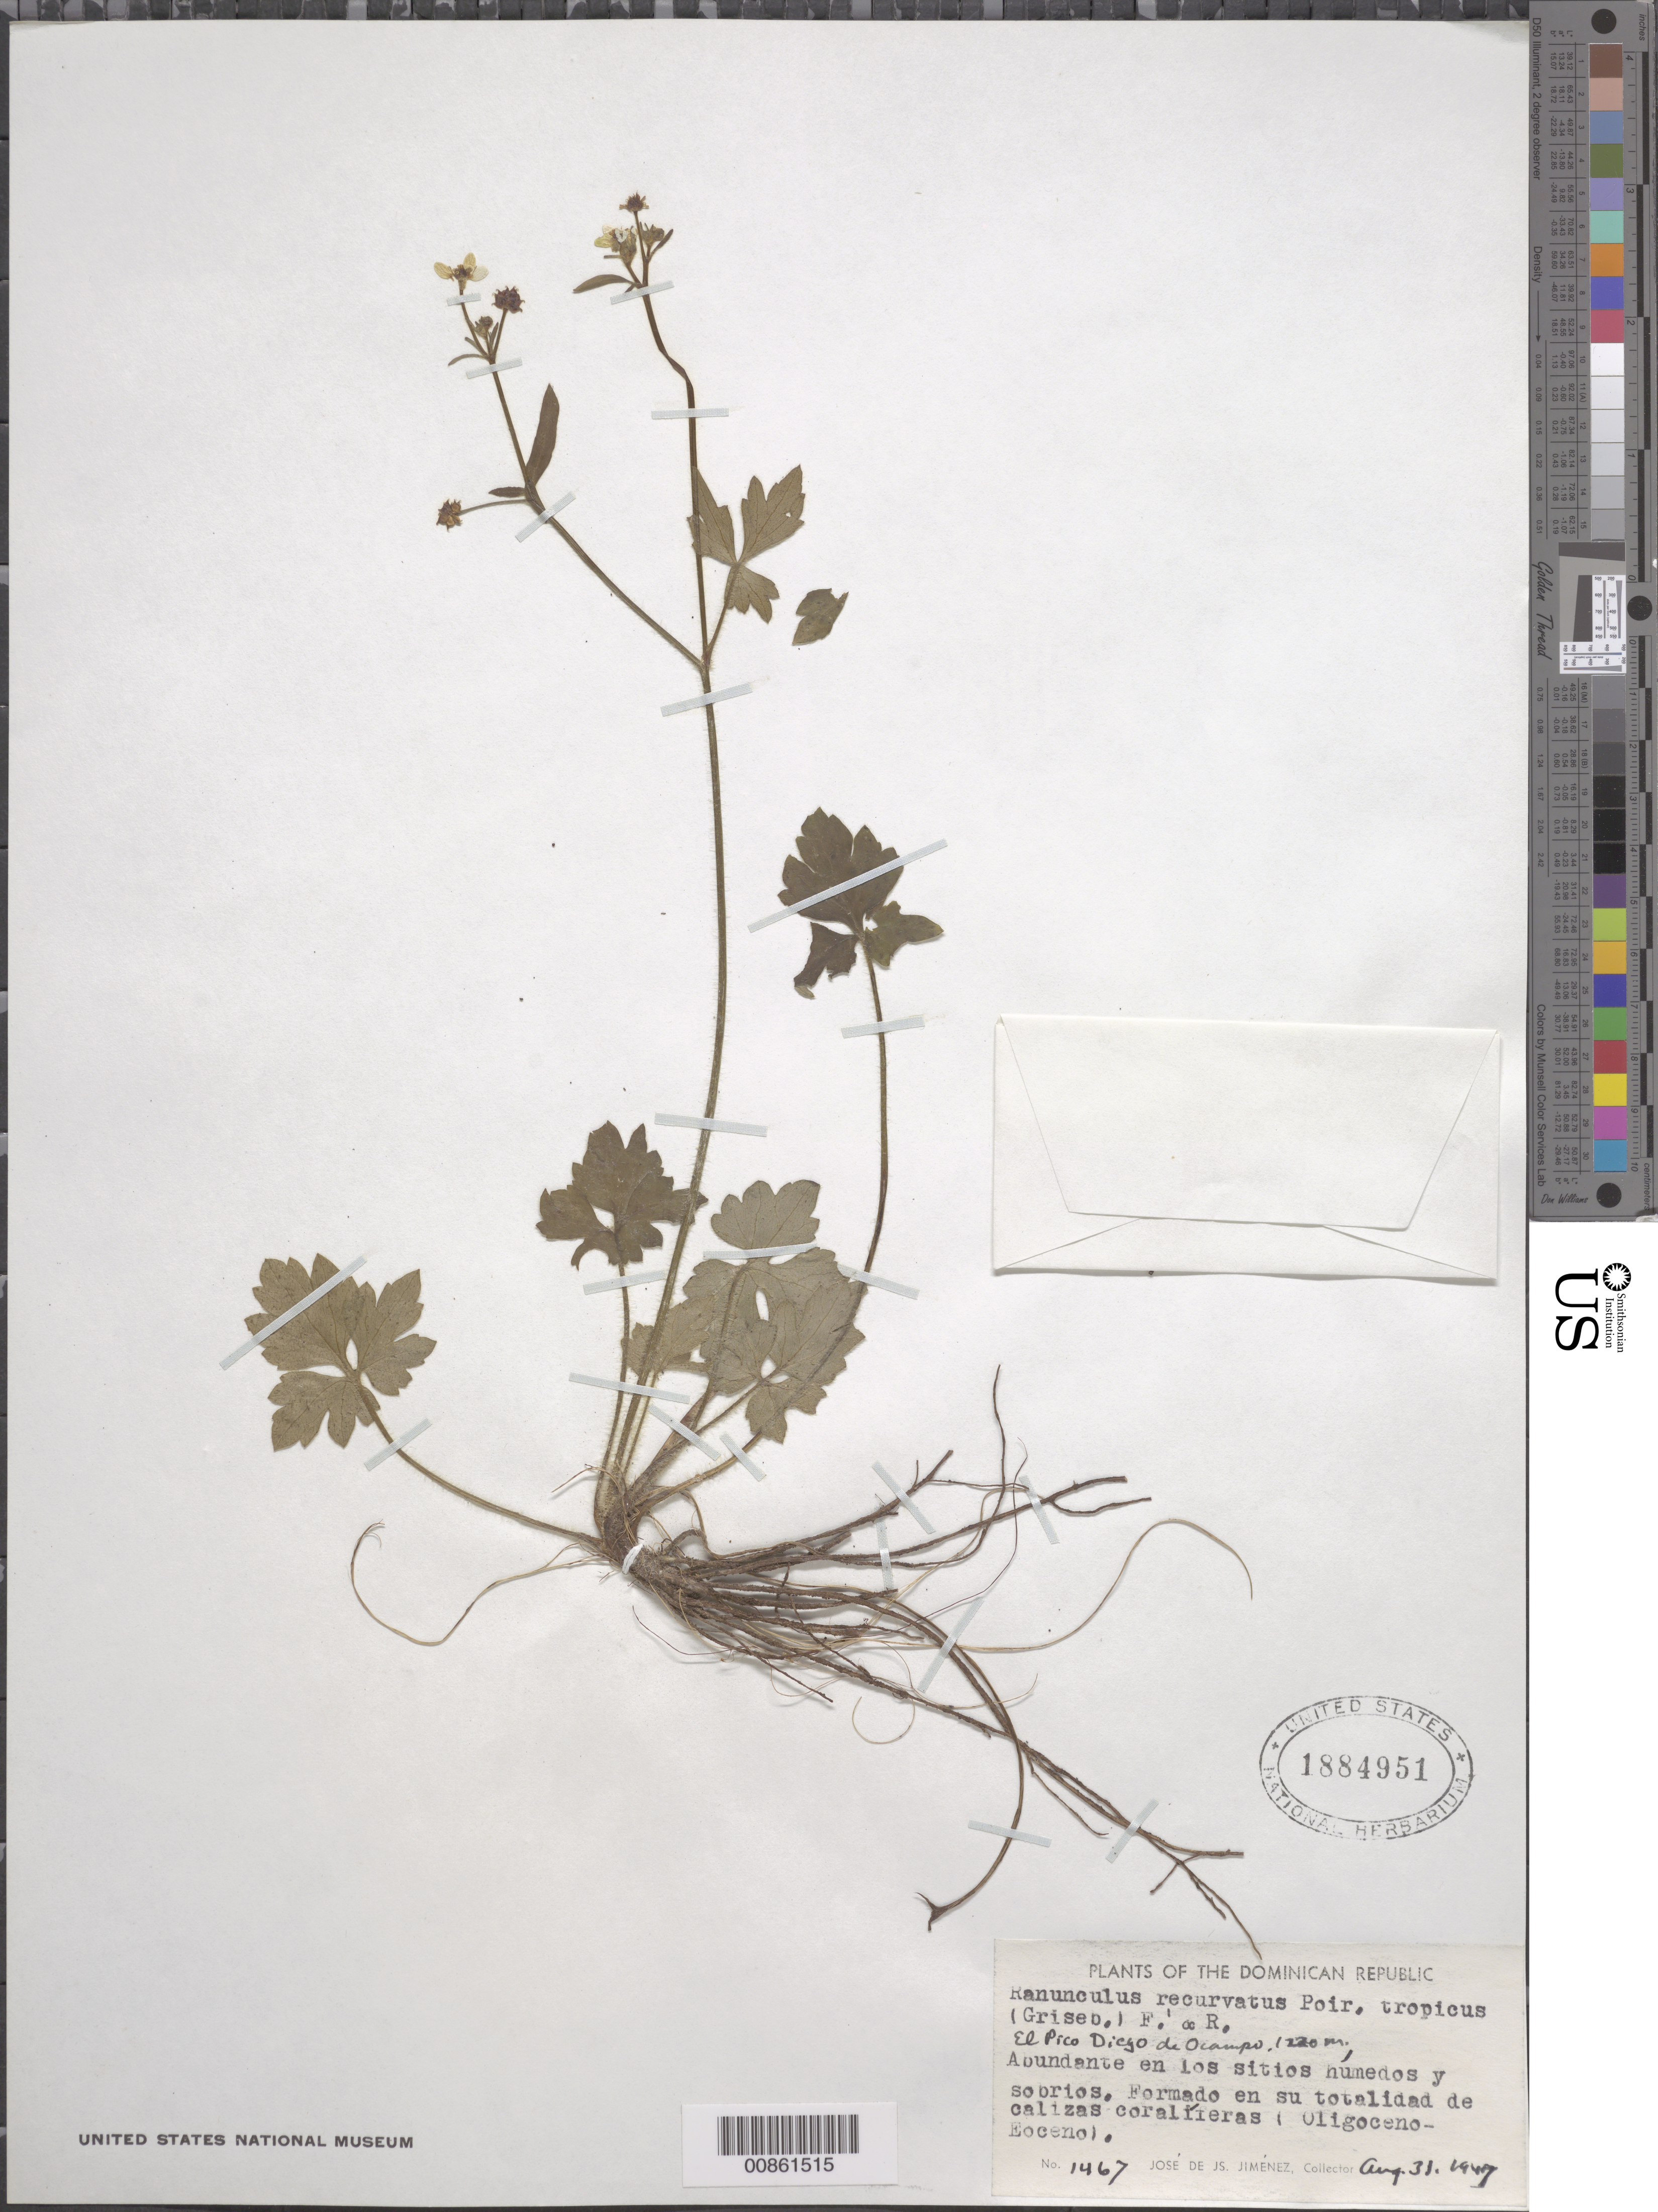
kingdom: Plantae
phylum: Tracheophyta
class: Magnoliopsida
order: Ranunculales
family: Ranunculaceae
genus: Ranunculus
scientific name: Ranunculus recurvatus var. tropicus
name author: (Griseb.) Fawc. & Rendle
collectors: J. J. Jiménez Almonte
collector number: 1467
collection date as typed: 31 Aug 1947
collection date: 1947-08-31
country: Dominican Republic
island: Hispaniola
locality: El Pico de Diego de Ocampo.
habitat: Abundante en sitios húmedos y sobrios. Formado en su totalidad de calizas coralíferas (Oligoceno-Eoceno).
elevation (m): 1220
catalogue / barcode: US 1884951